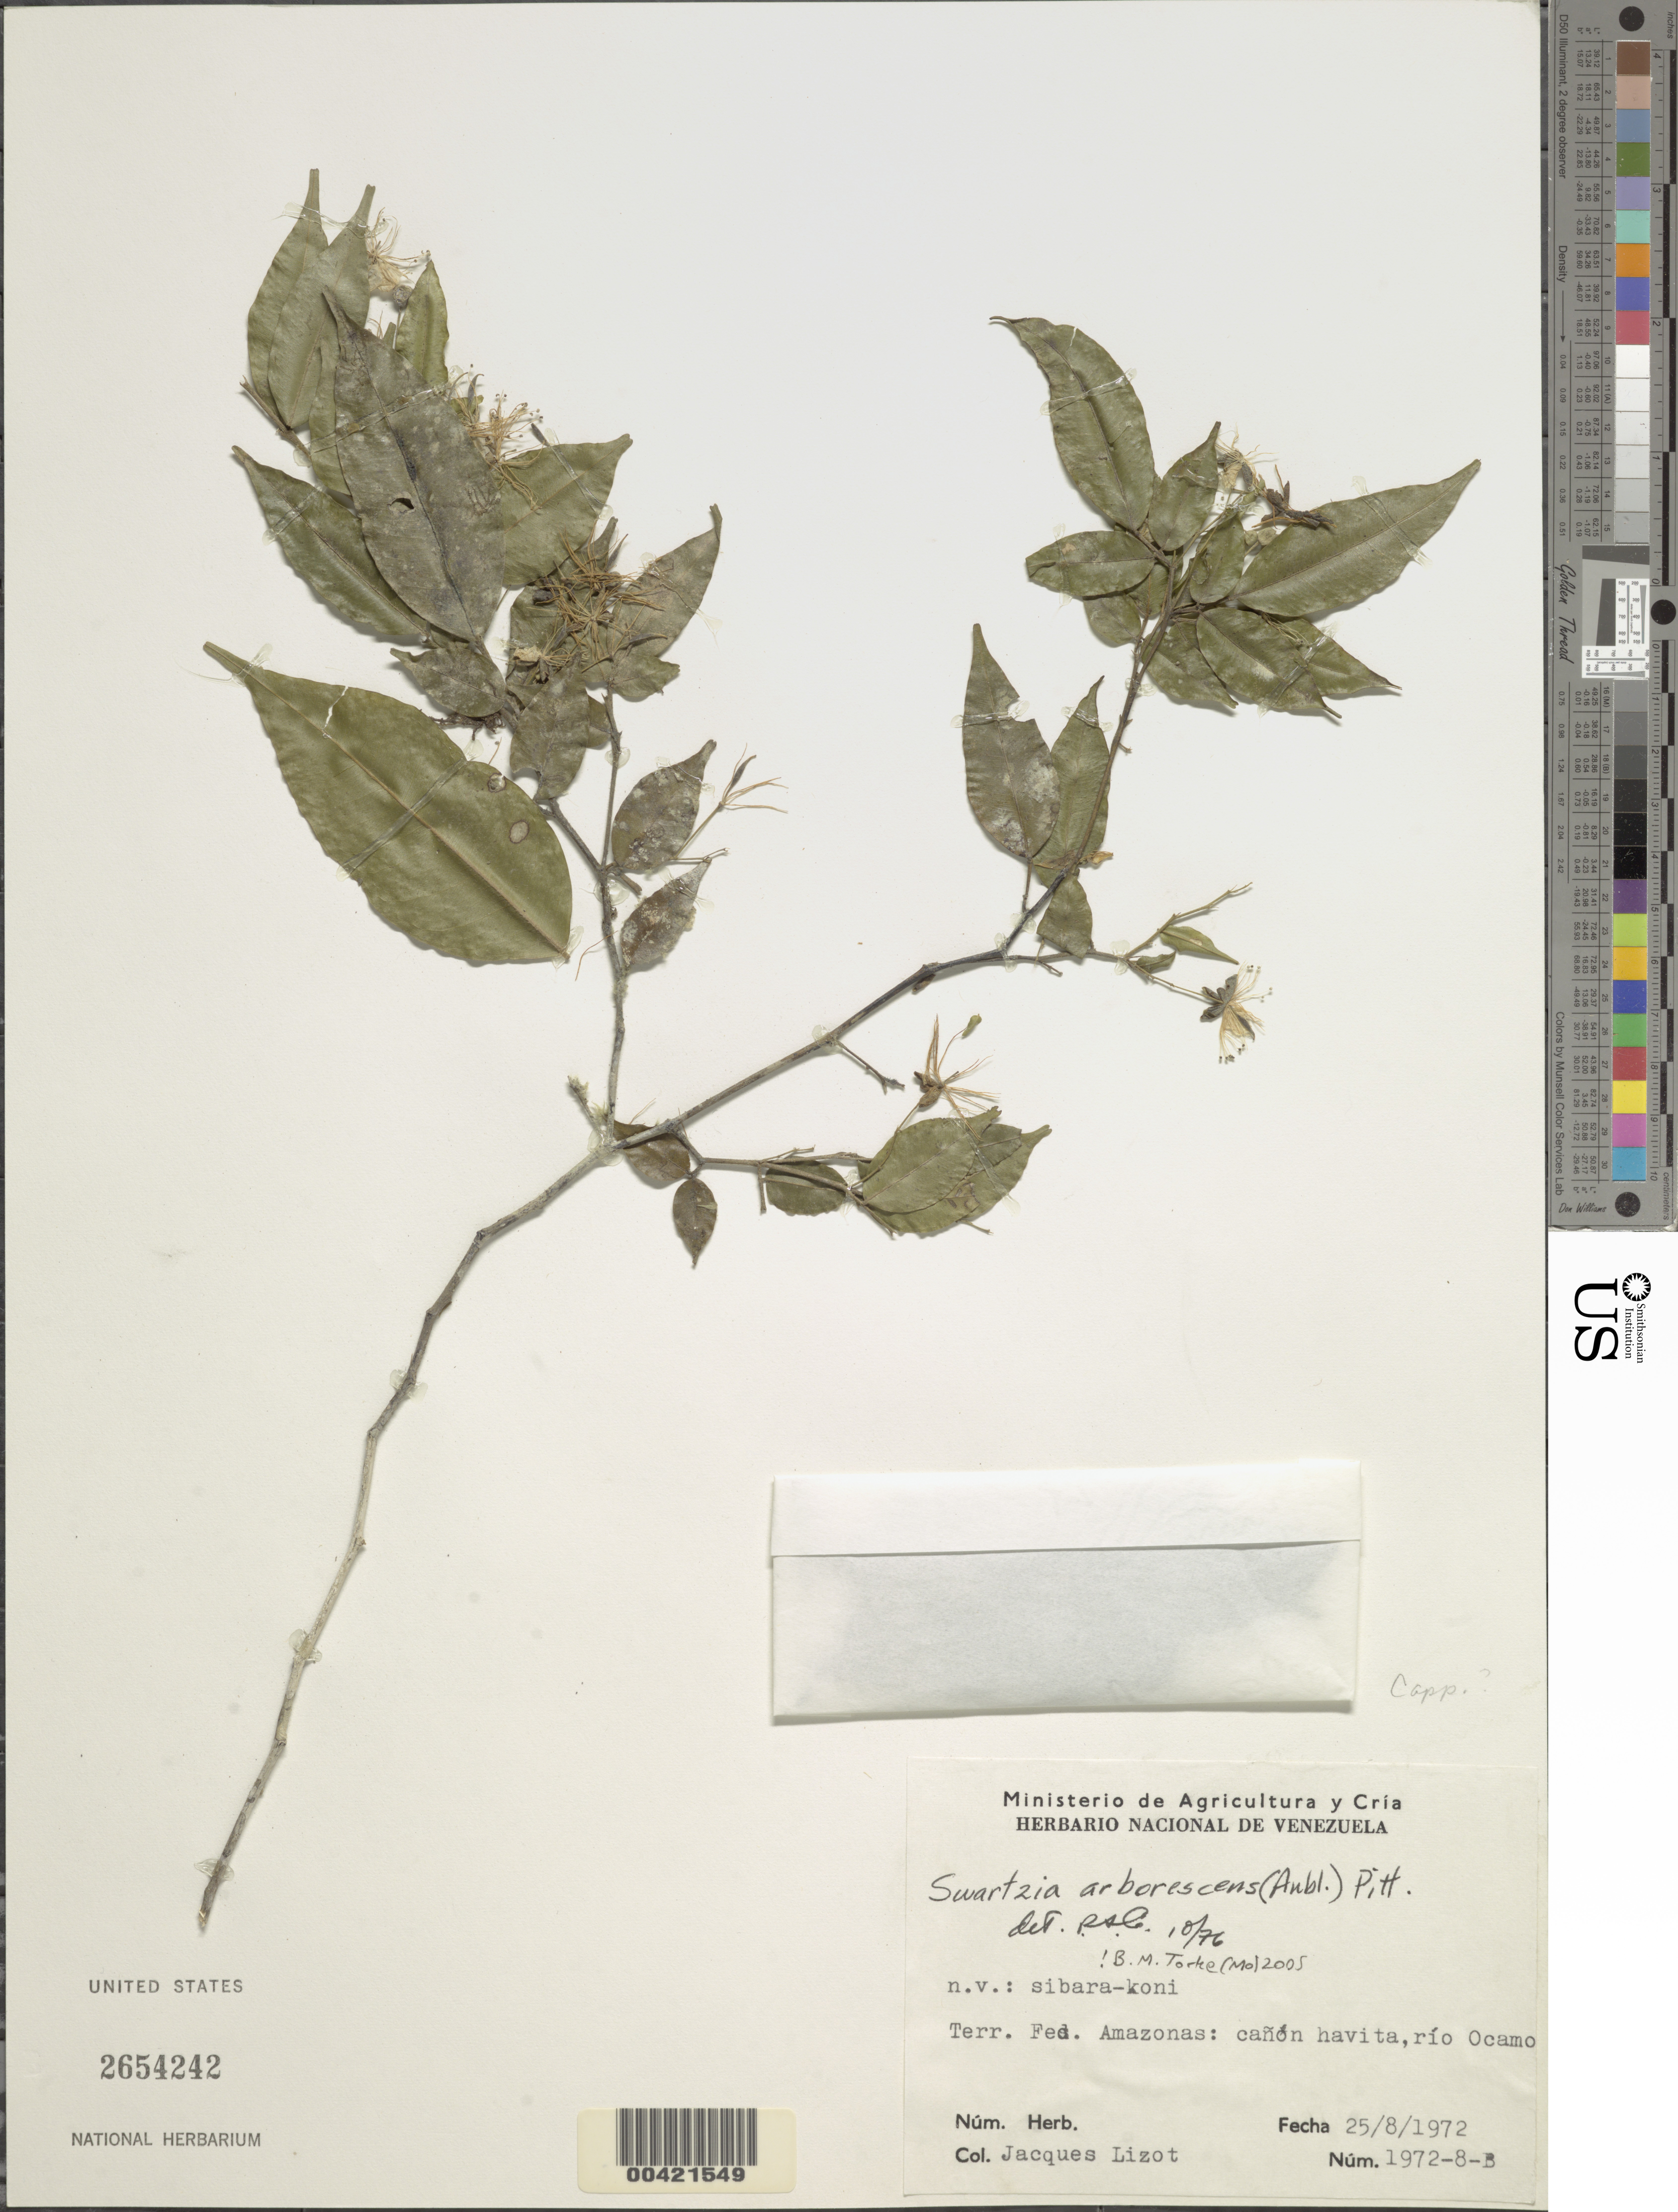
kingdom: Plantae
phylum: Tracheophyta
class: Magnoliopsida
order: Fabales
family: Fabaceae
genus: Swartzia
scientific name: Swartzia arborescens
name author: (Aubl.) Pittier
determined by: Cowan, R. S.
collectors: J. Lizot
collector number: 1972-8-b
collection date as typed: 25 Aug 1972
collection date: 1972-08-25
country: Venezuela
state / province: Amazonas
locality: Canon havita, rio ocamo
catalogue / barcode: US 2654242